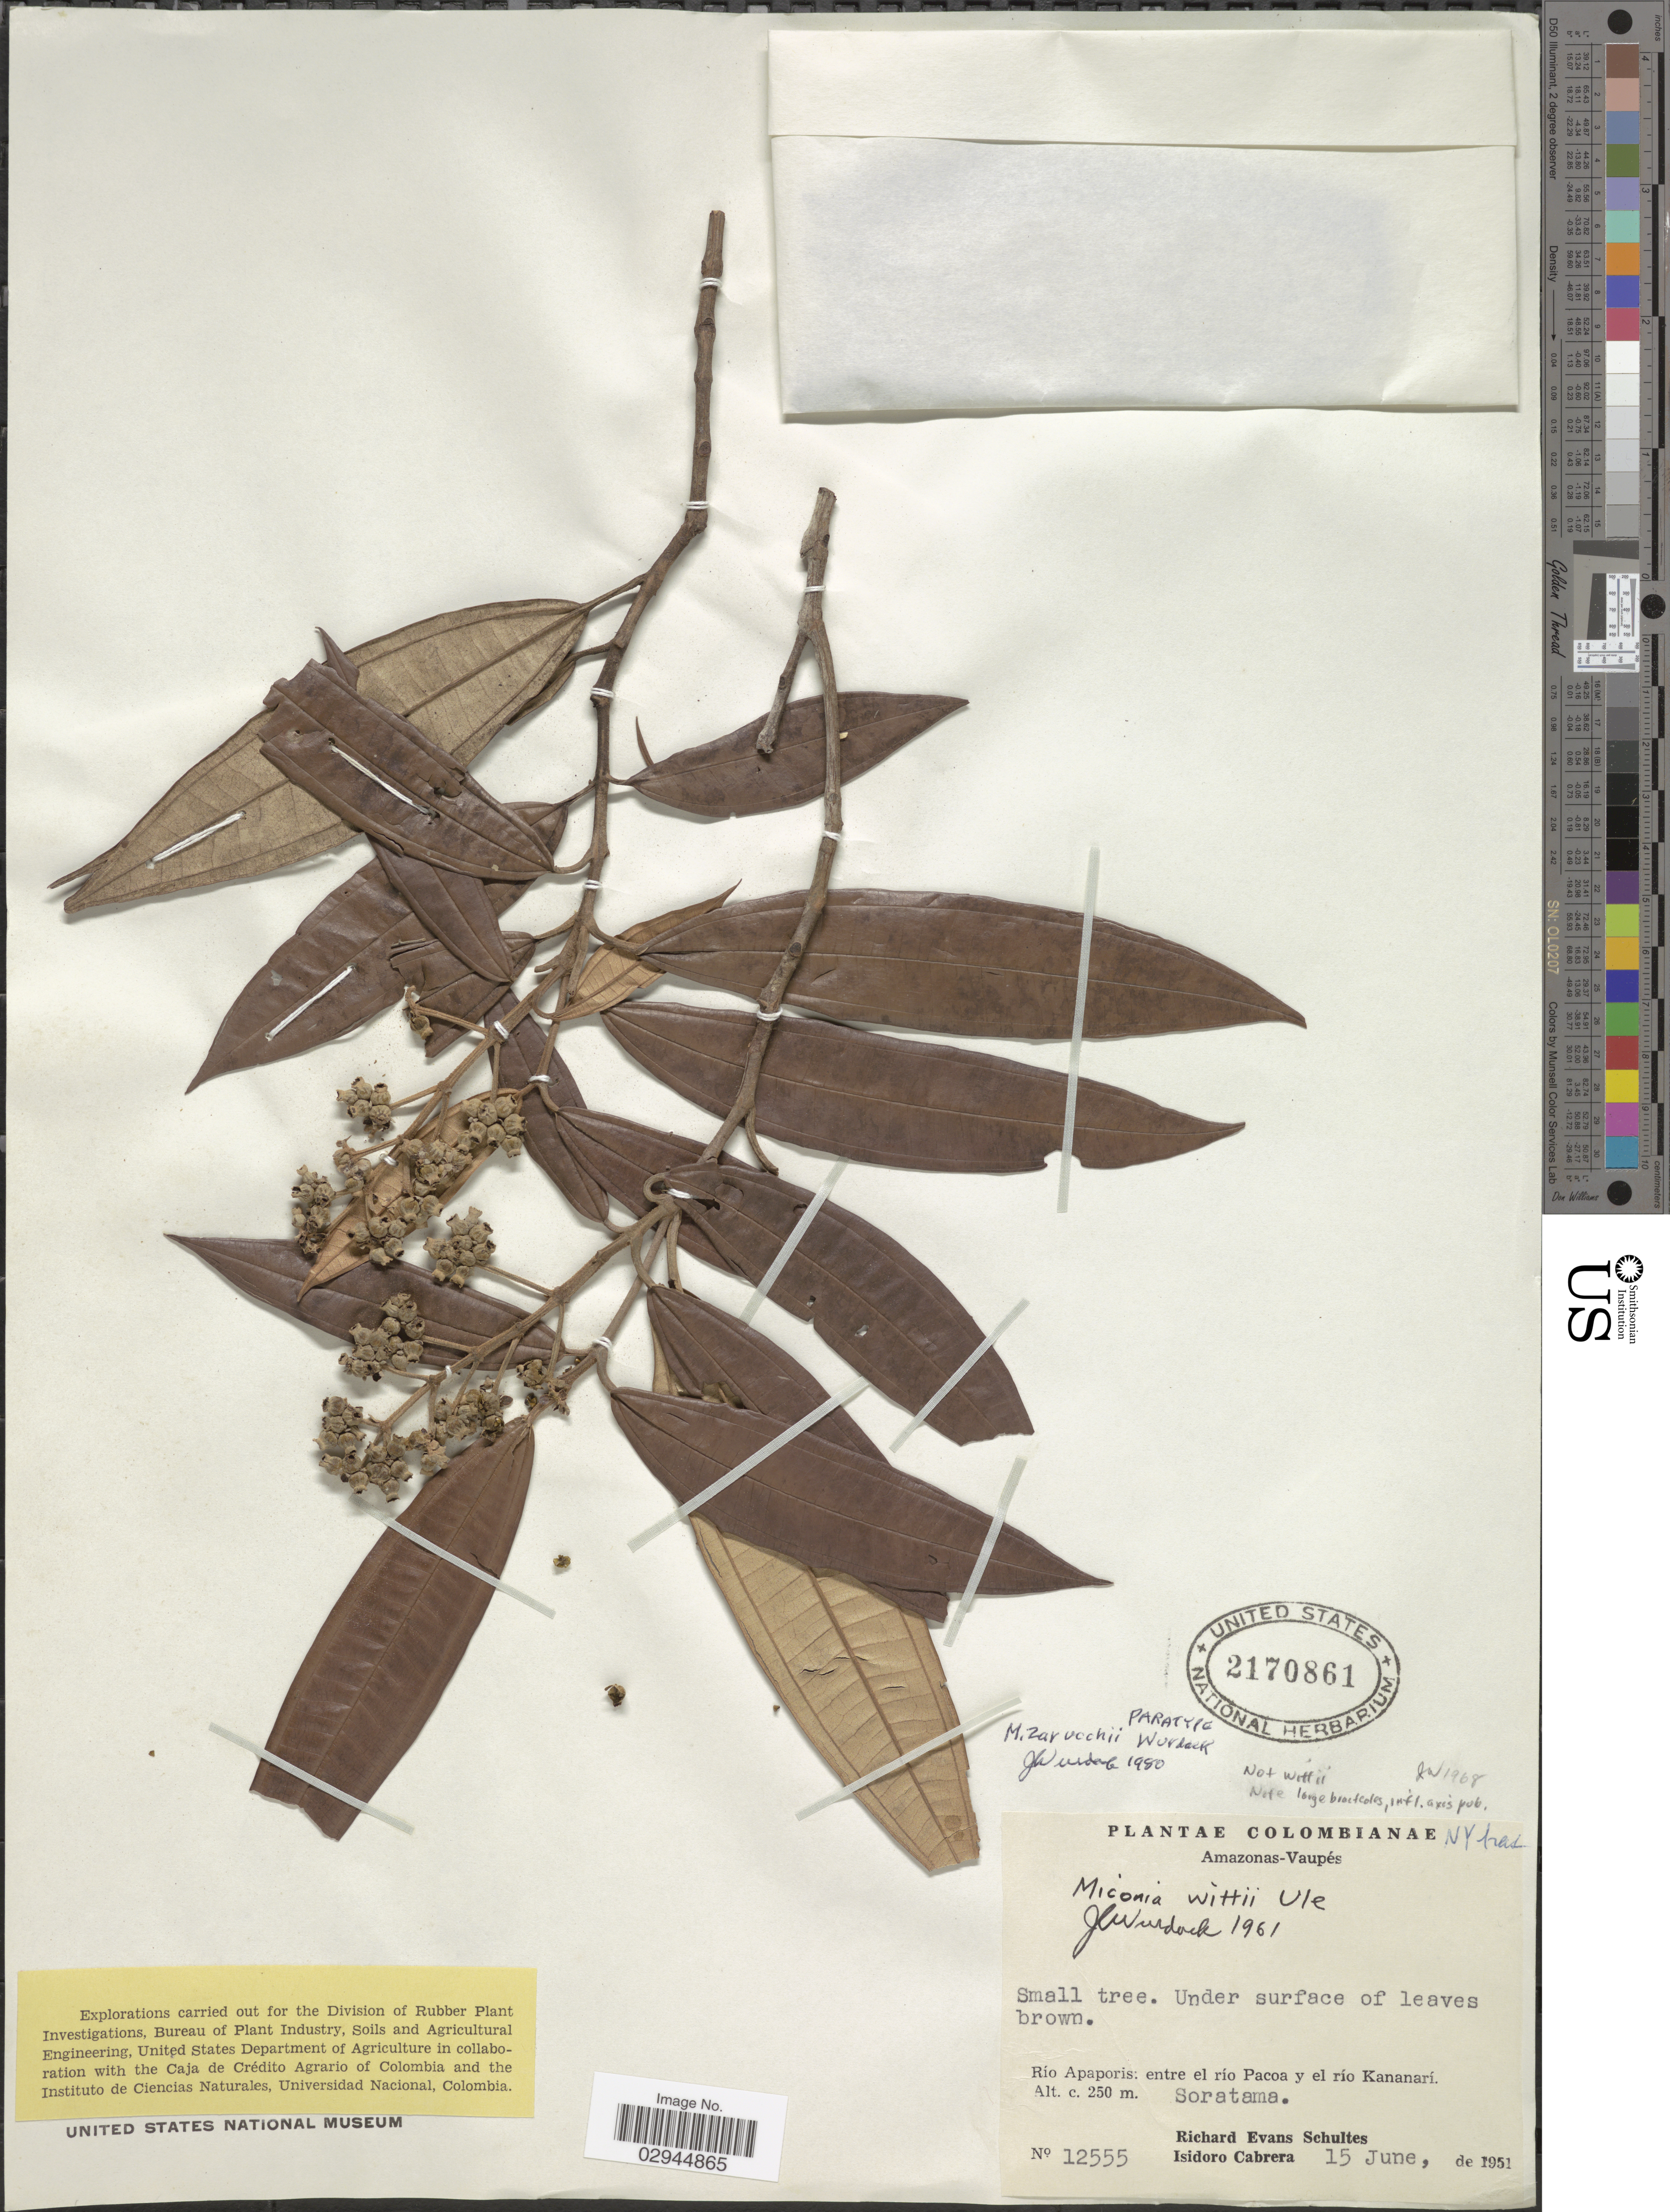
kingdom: Plantae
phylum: Tracheophyta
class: Magnoliopsida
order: Myrtales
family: Melastomataceae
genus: Miconia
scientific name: Miconia zarucchii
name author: Wurdack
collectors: R. E. Schultes & I. Cabrera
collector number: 12555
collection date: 1951-06-15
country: Colombia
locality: Amazonas-Vaupés. Río Apaporis: entre el río Pacoa y el río Kananari. Soratama.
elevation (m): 250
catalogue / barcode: US 2170861